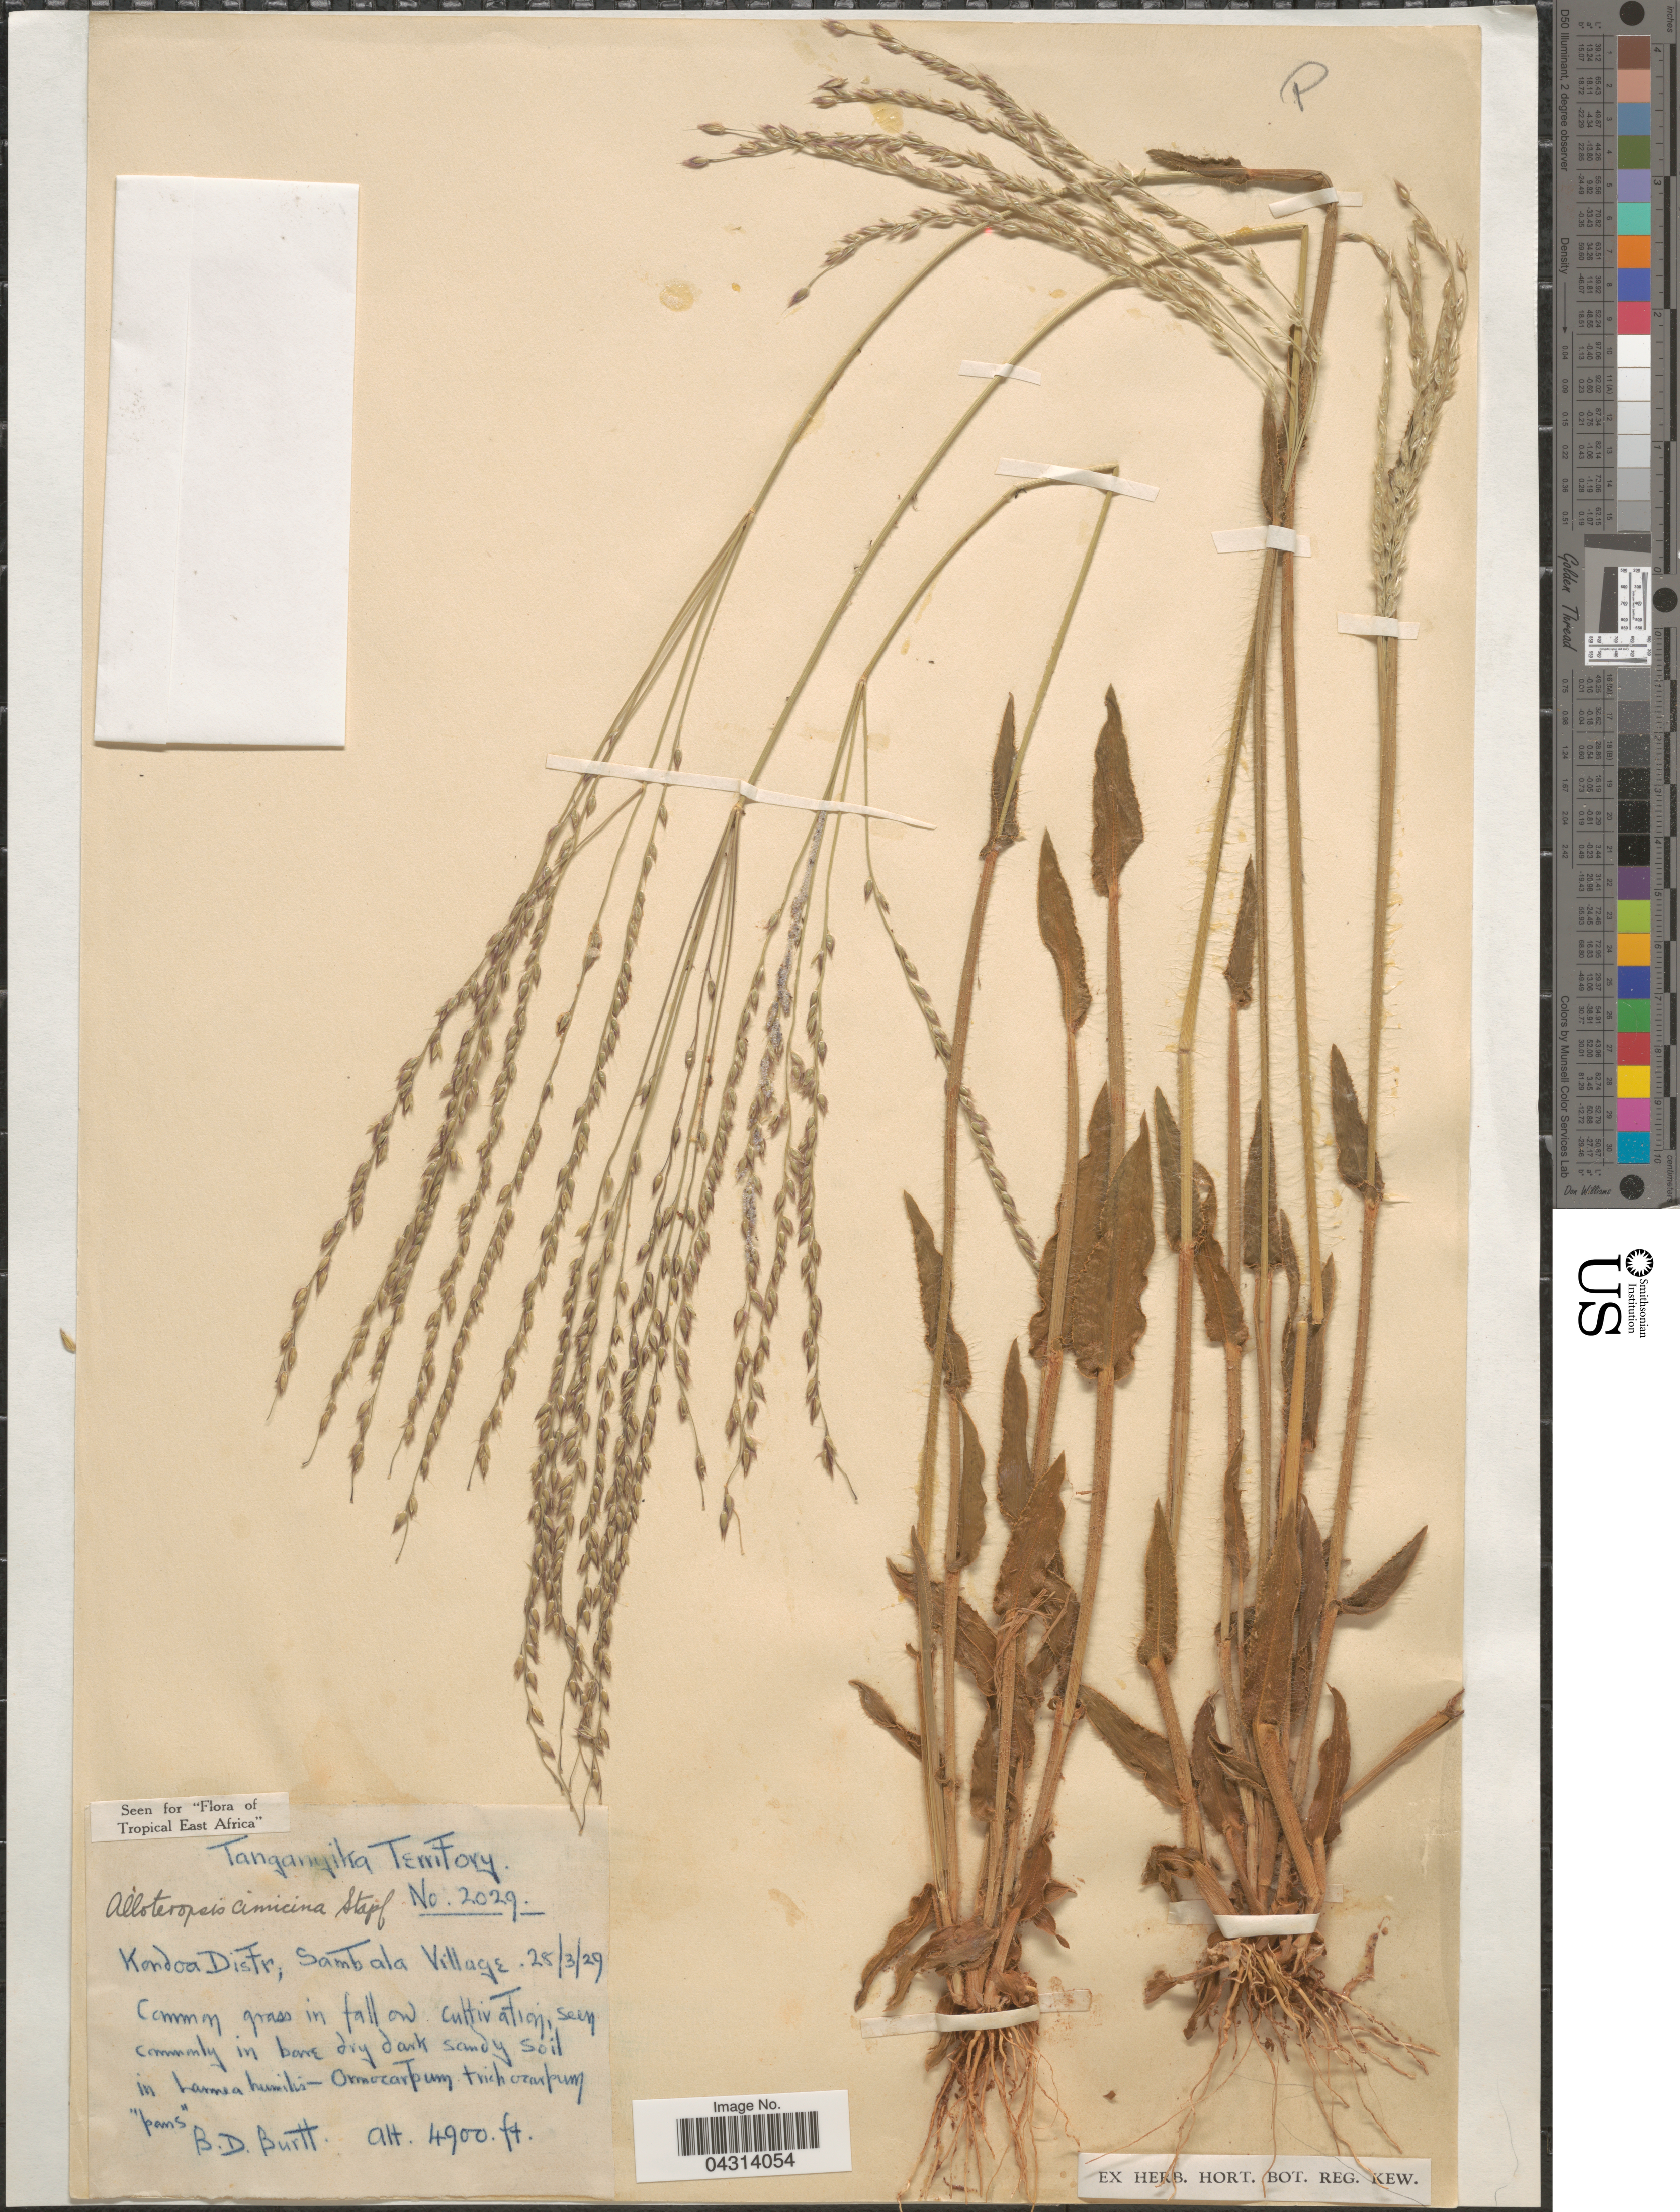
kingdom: Plantae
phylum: Tracheophyta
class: Liliopsida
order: Poales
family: Poaceae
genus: Alloteropsis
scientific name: Alloteropsis cimicina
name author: (L.) Stapf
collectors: B. D. Burtt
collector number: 2029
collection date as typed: Transcribed d/m/y: 28/3/29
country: Tanzania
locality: Tanganyika Territory. Kondoa Distr., Sambala Village. Tropical East Africa.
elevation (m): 1494